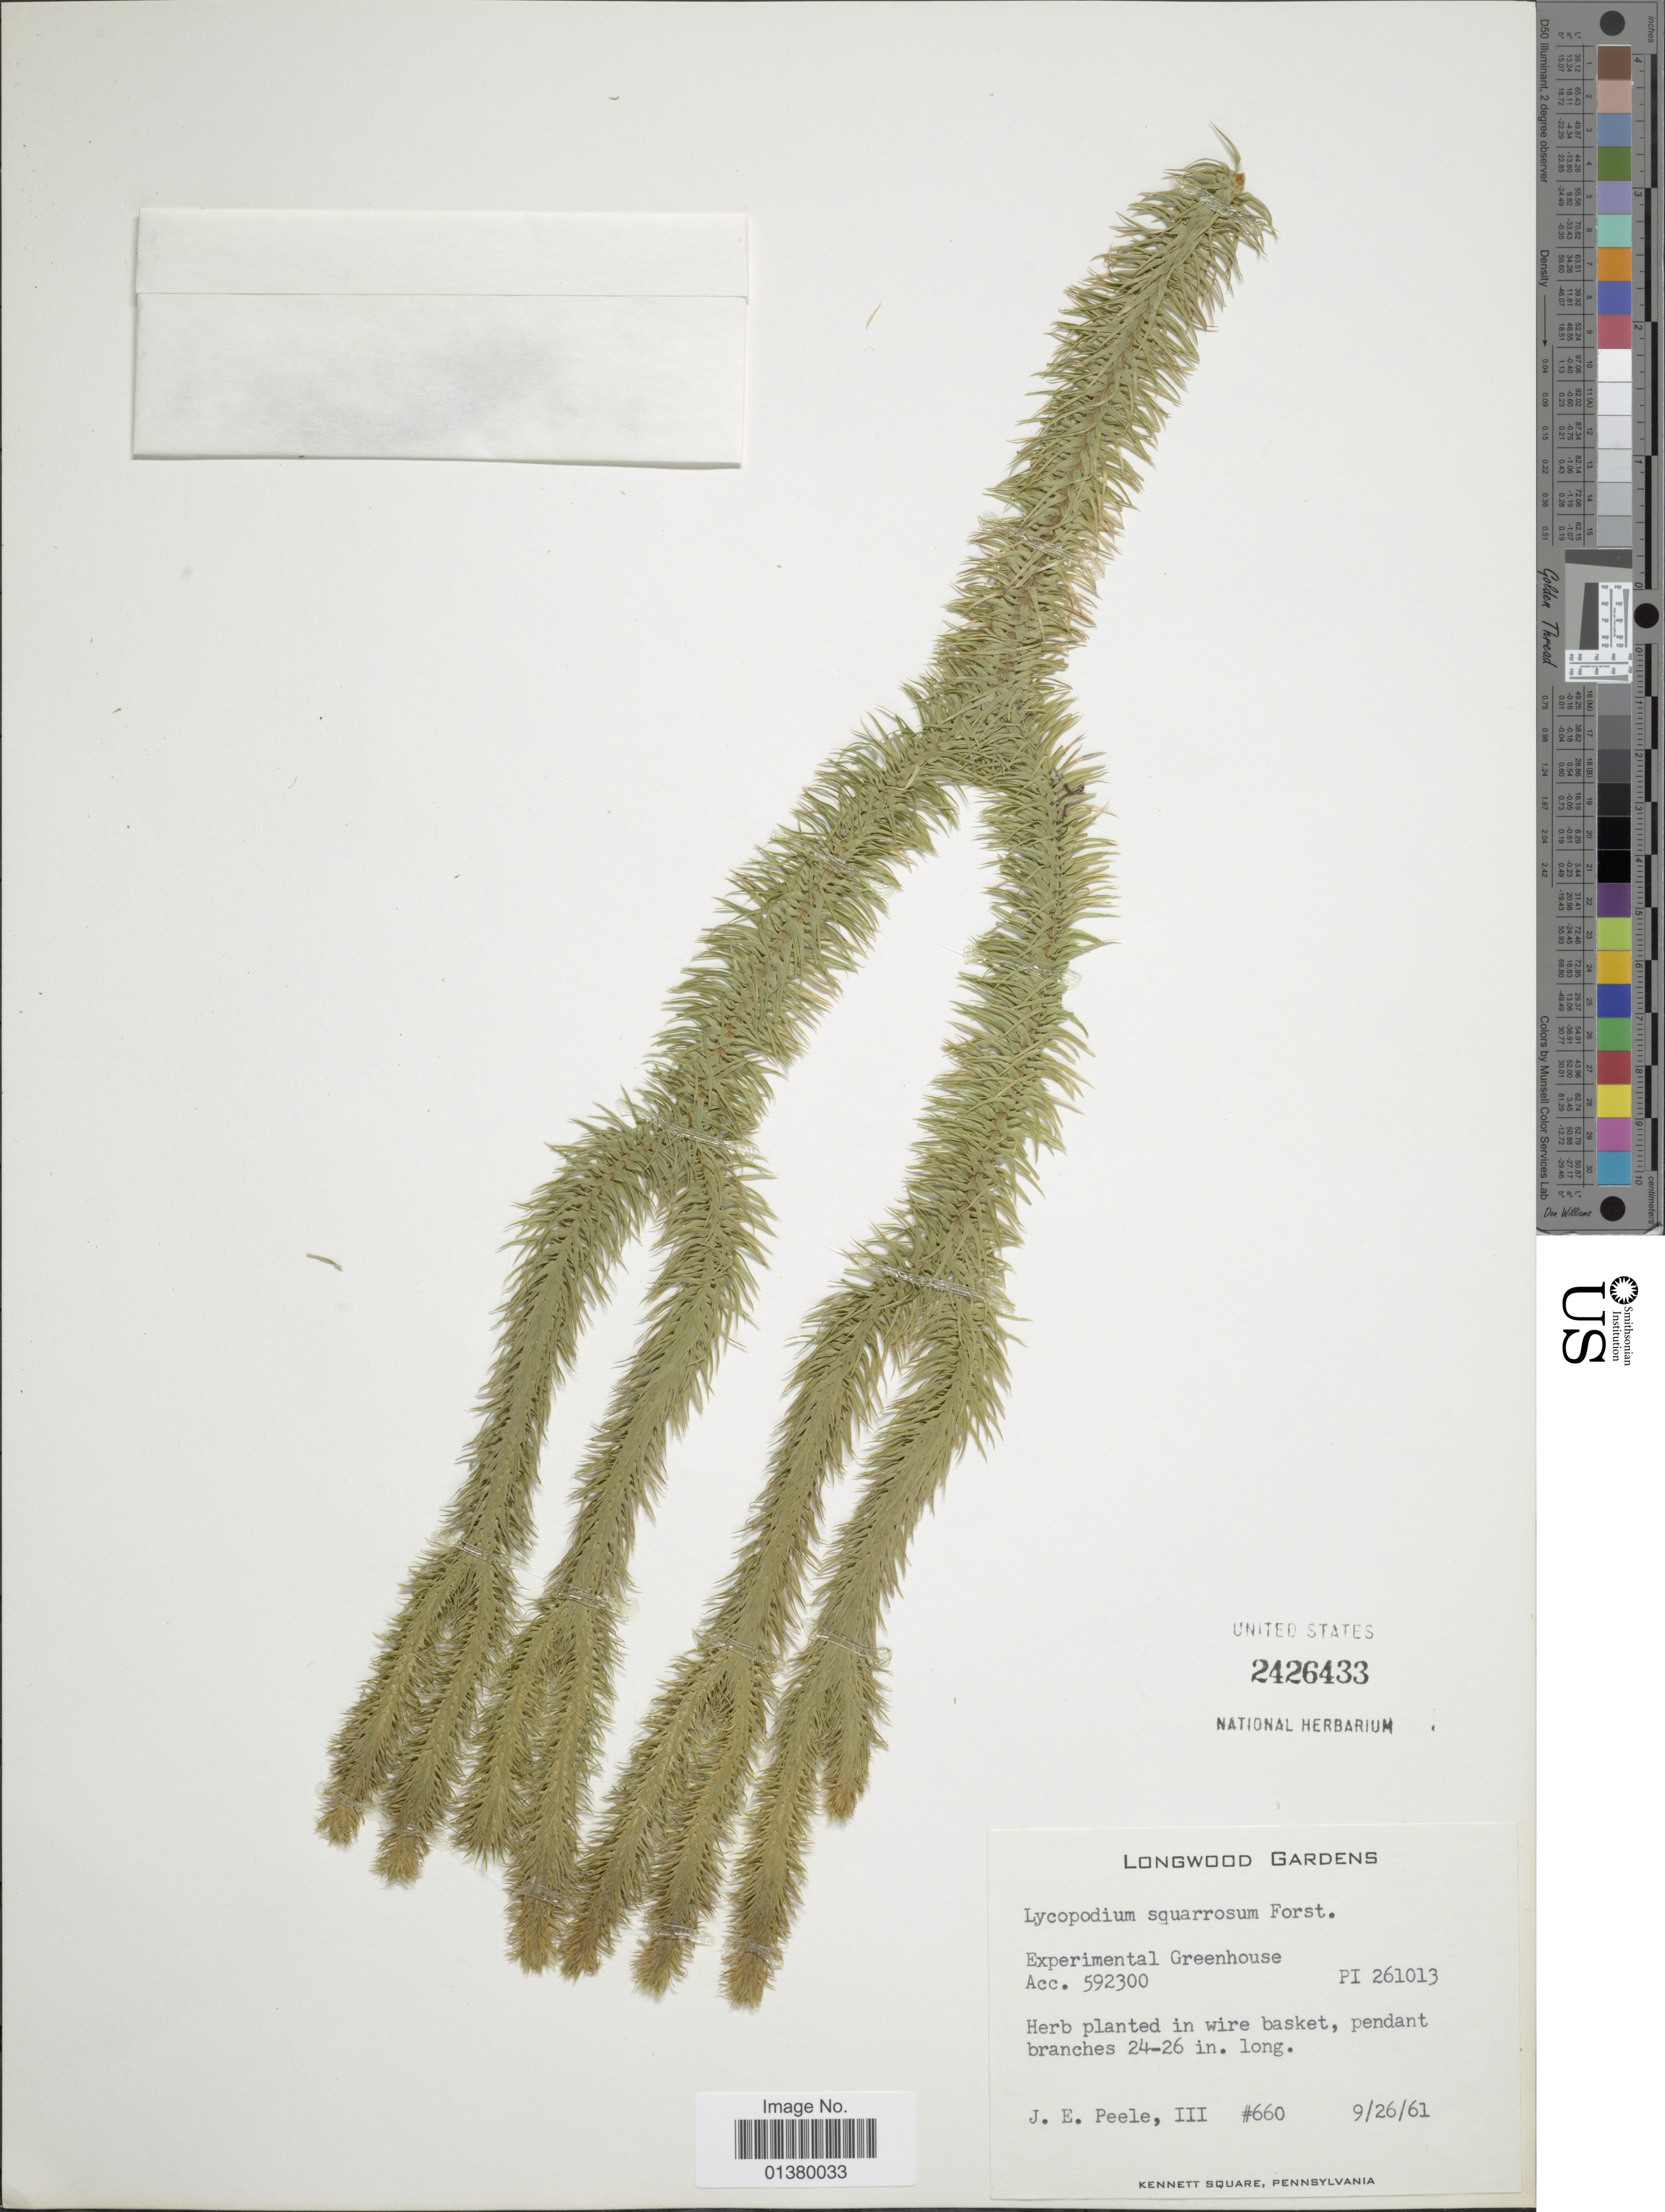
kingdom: Plantae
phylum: Tracheophyta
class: Lycopodiopsida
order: Lycopodiales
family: Lycopodiaceae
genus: Phlegmariurus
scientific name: Phlegmariurus squarrosus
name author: (G. Forst.) Á. Löve & D. Löve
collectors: J. Peele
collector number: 660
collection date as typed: Transcribed d/m/y: 26/9/61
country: United States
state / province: Pennsylvania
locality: Longwood Gardens, Experimental Greenhouse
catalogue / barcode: US 24246433